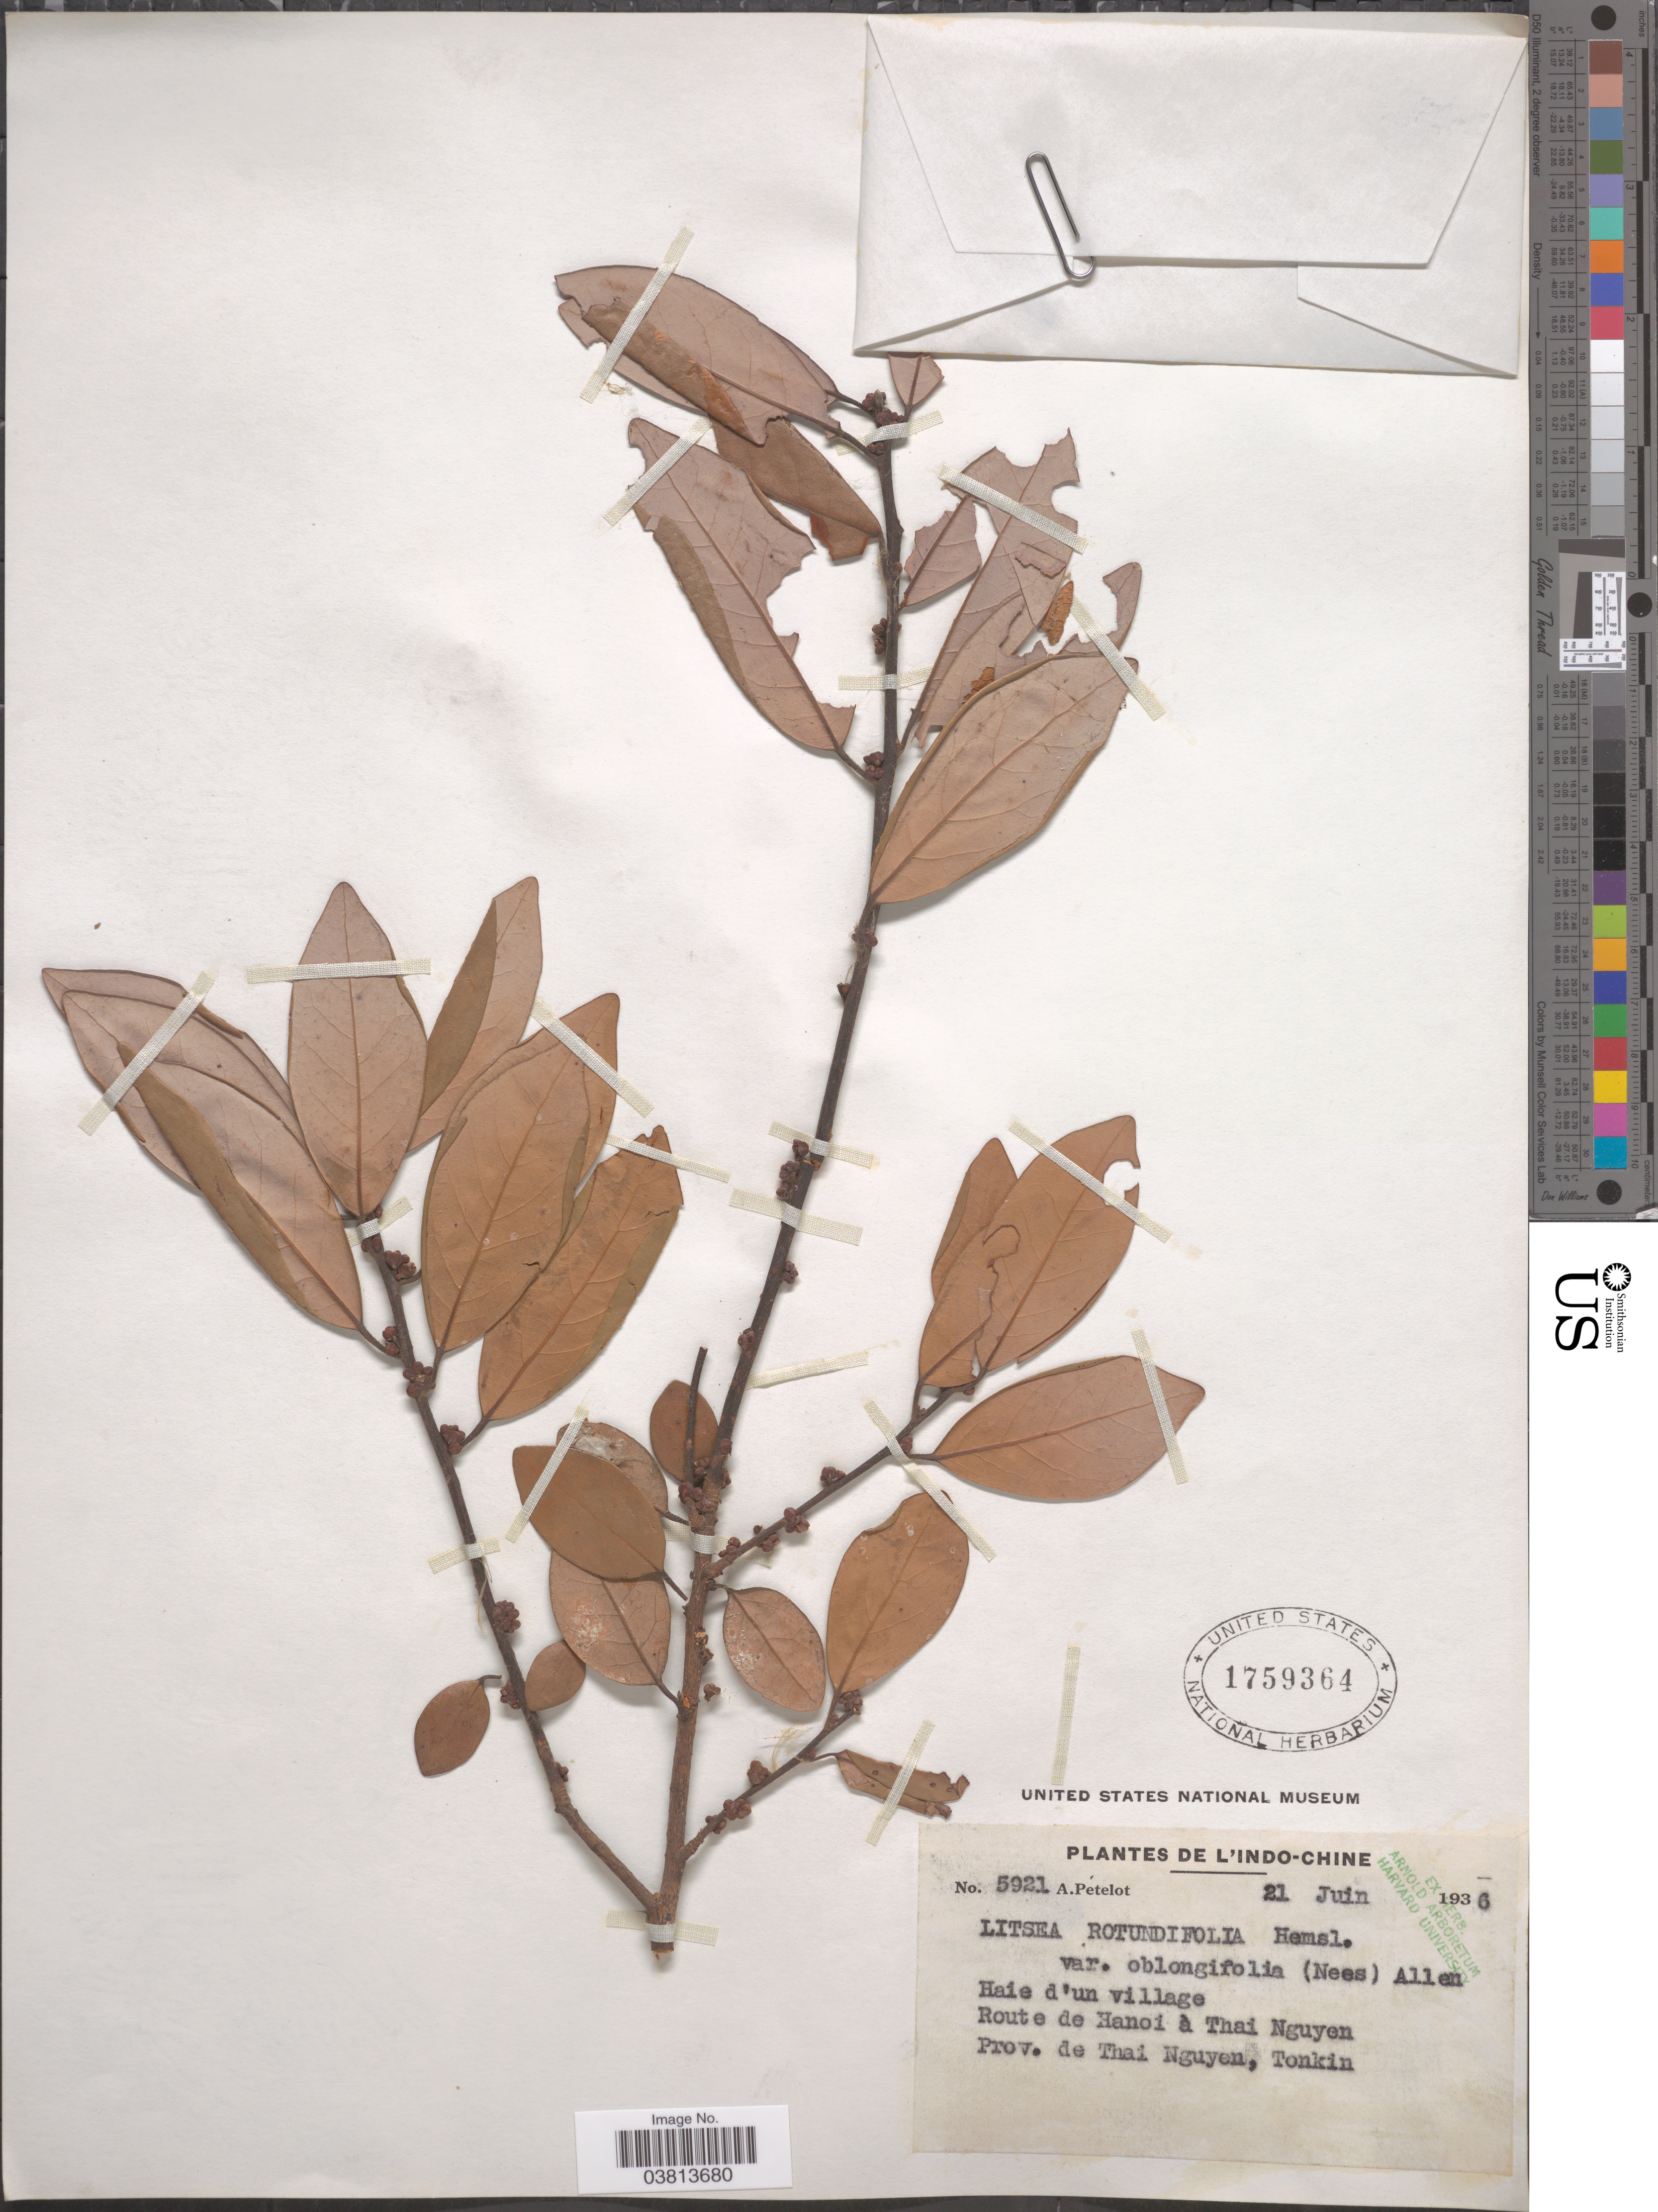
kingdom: Plantae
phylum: Tracheophyta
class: Magnoliopsida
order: Laurales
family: Lauraceae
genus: Litsea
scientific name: Litsea rotundifolia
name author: Hemsl.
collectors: A. Petelot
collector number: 5921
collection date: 1936-06-12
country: Vietnam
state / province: Thai Nguyen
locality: L'Indo-Chine. Haie d'un village. Route de Hanoi à Thai Nguyen. Tonkin.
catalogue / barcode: US 1759364